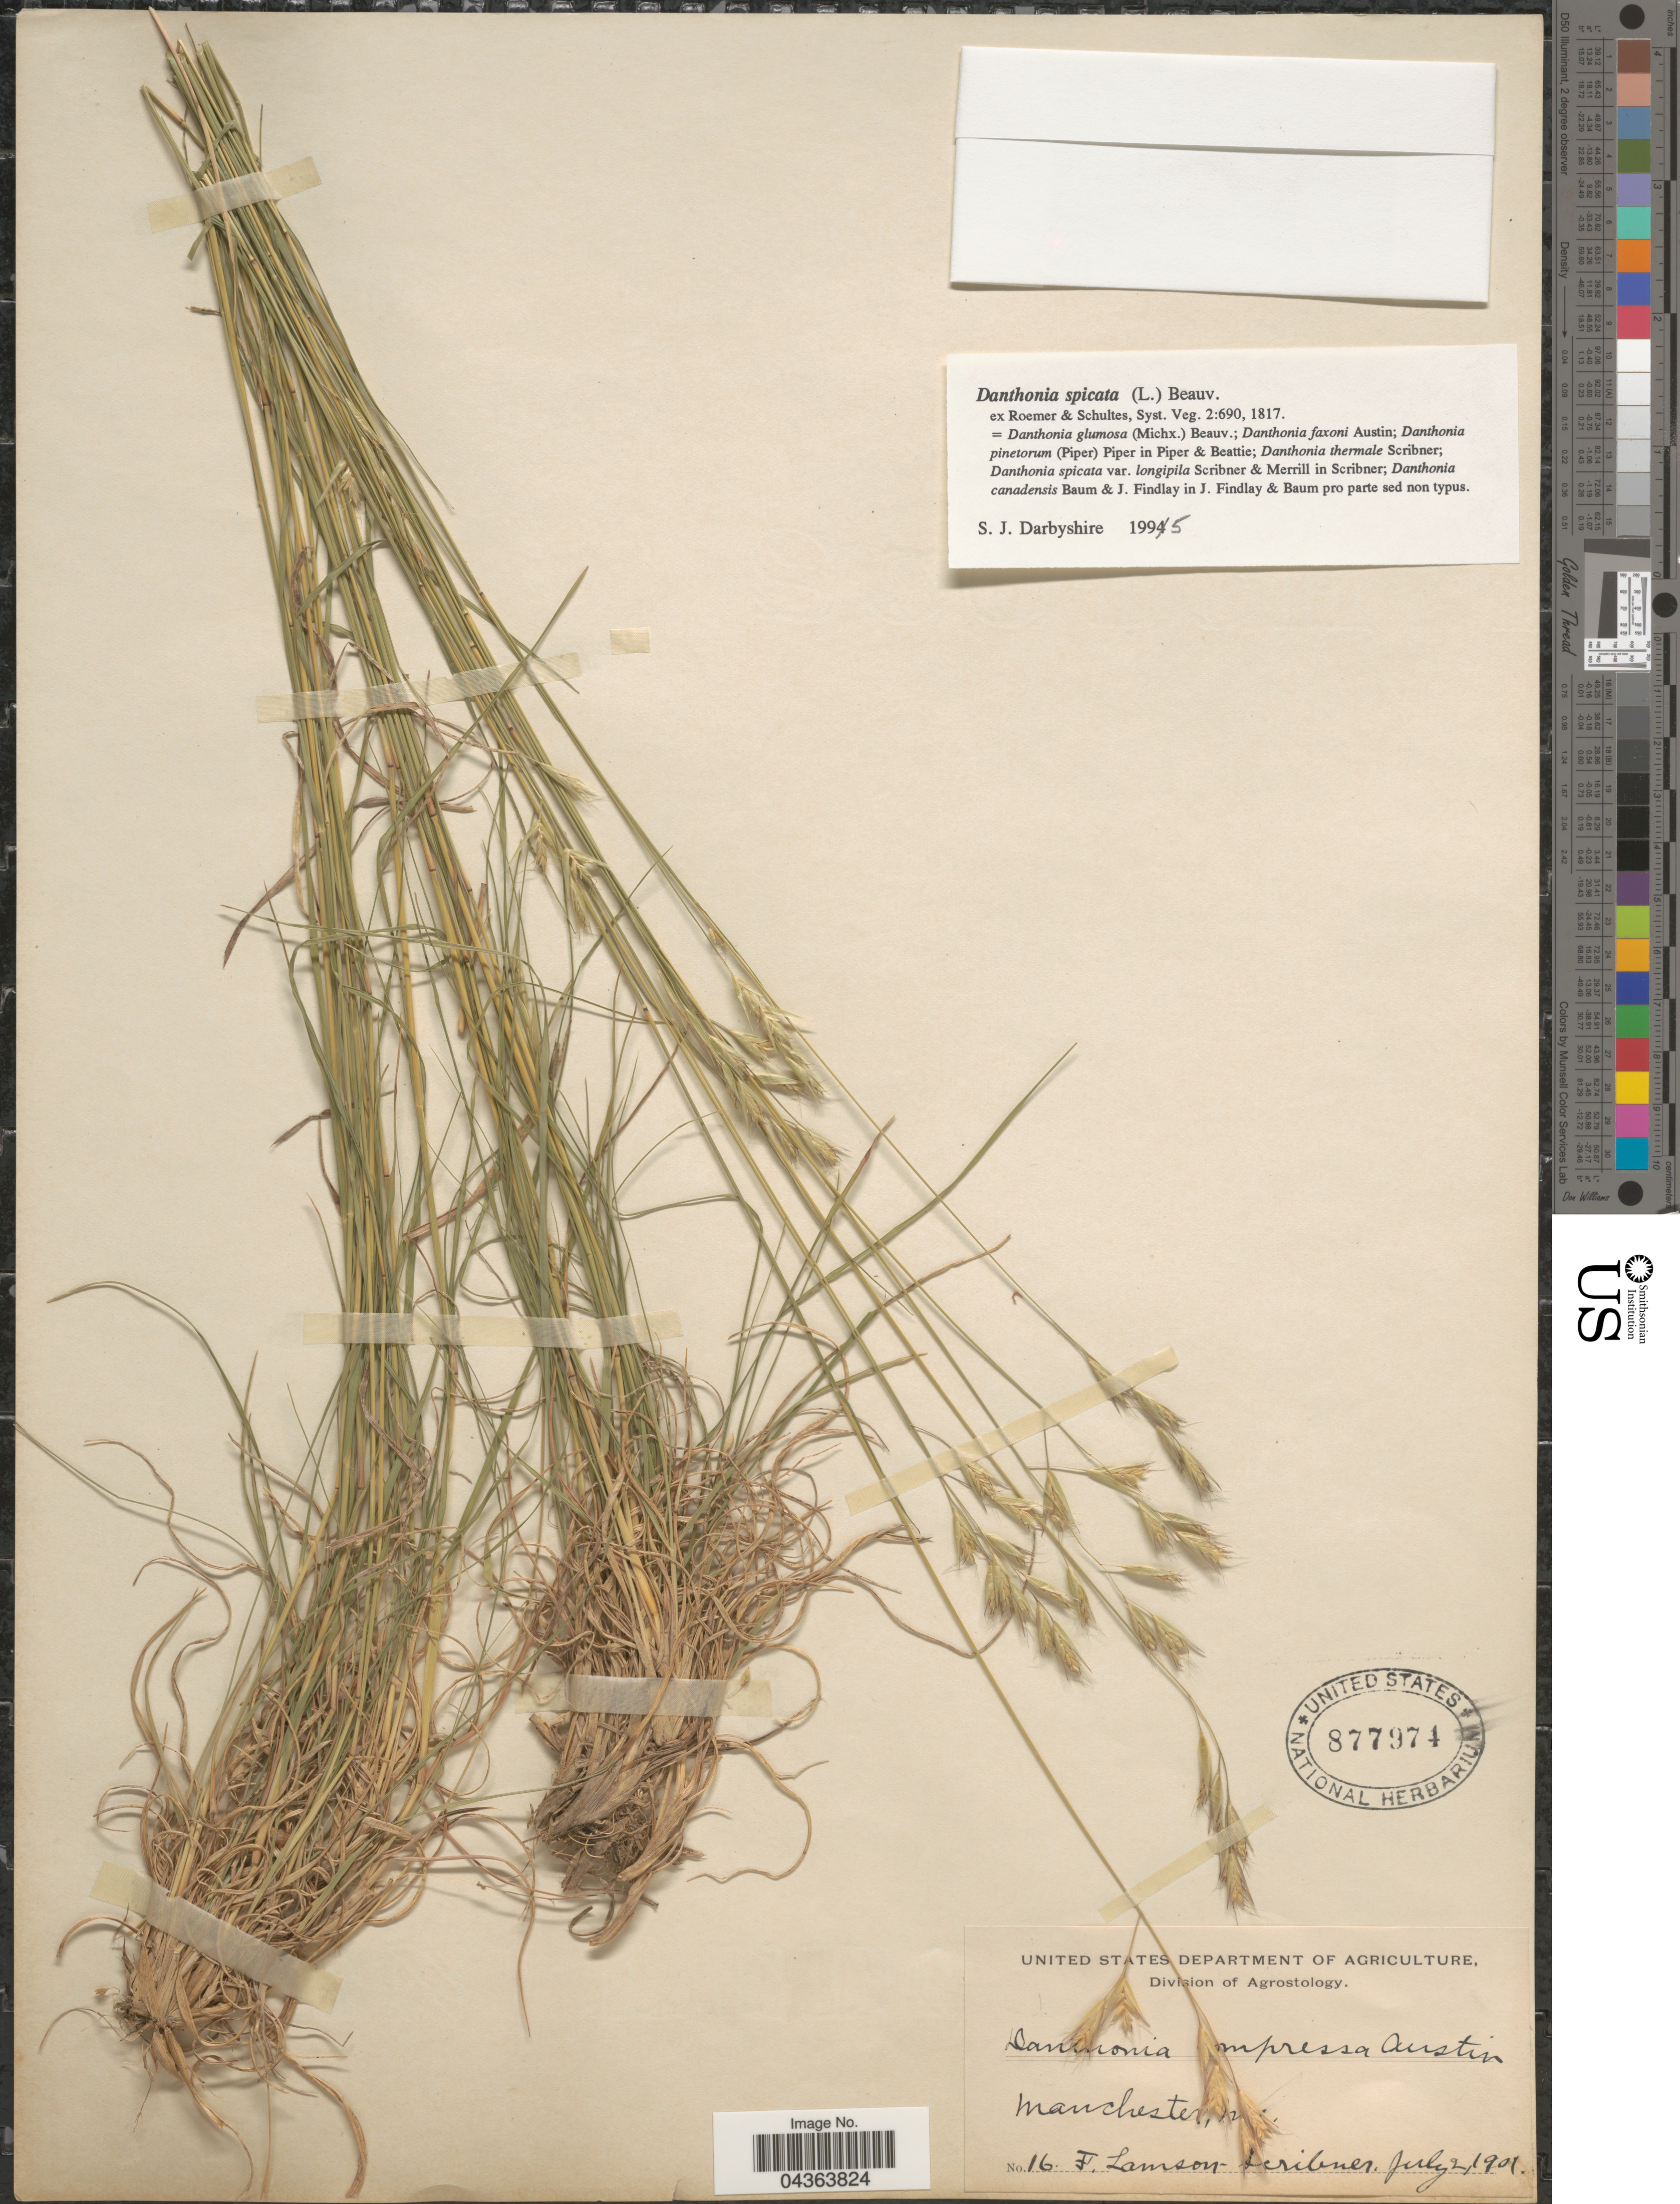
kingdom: Plantae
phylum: Tracheophyta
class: Liliopsida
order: Poales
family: Poaceae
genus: Danthonia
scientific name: Danthonia spicata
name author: (L.) P. Beauv. ex Roem. & Schult.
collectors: F. Lamson-Scribner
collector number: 16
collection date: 1901-07-02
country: United States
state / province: Maine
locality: Manchester.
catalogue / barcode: US 877974